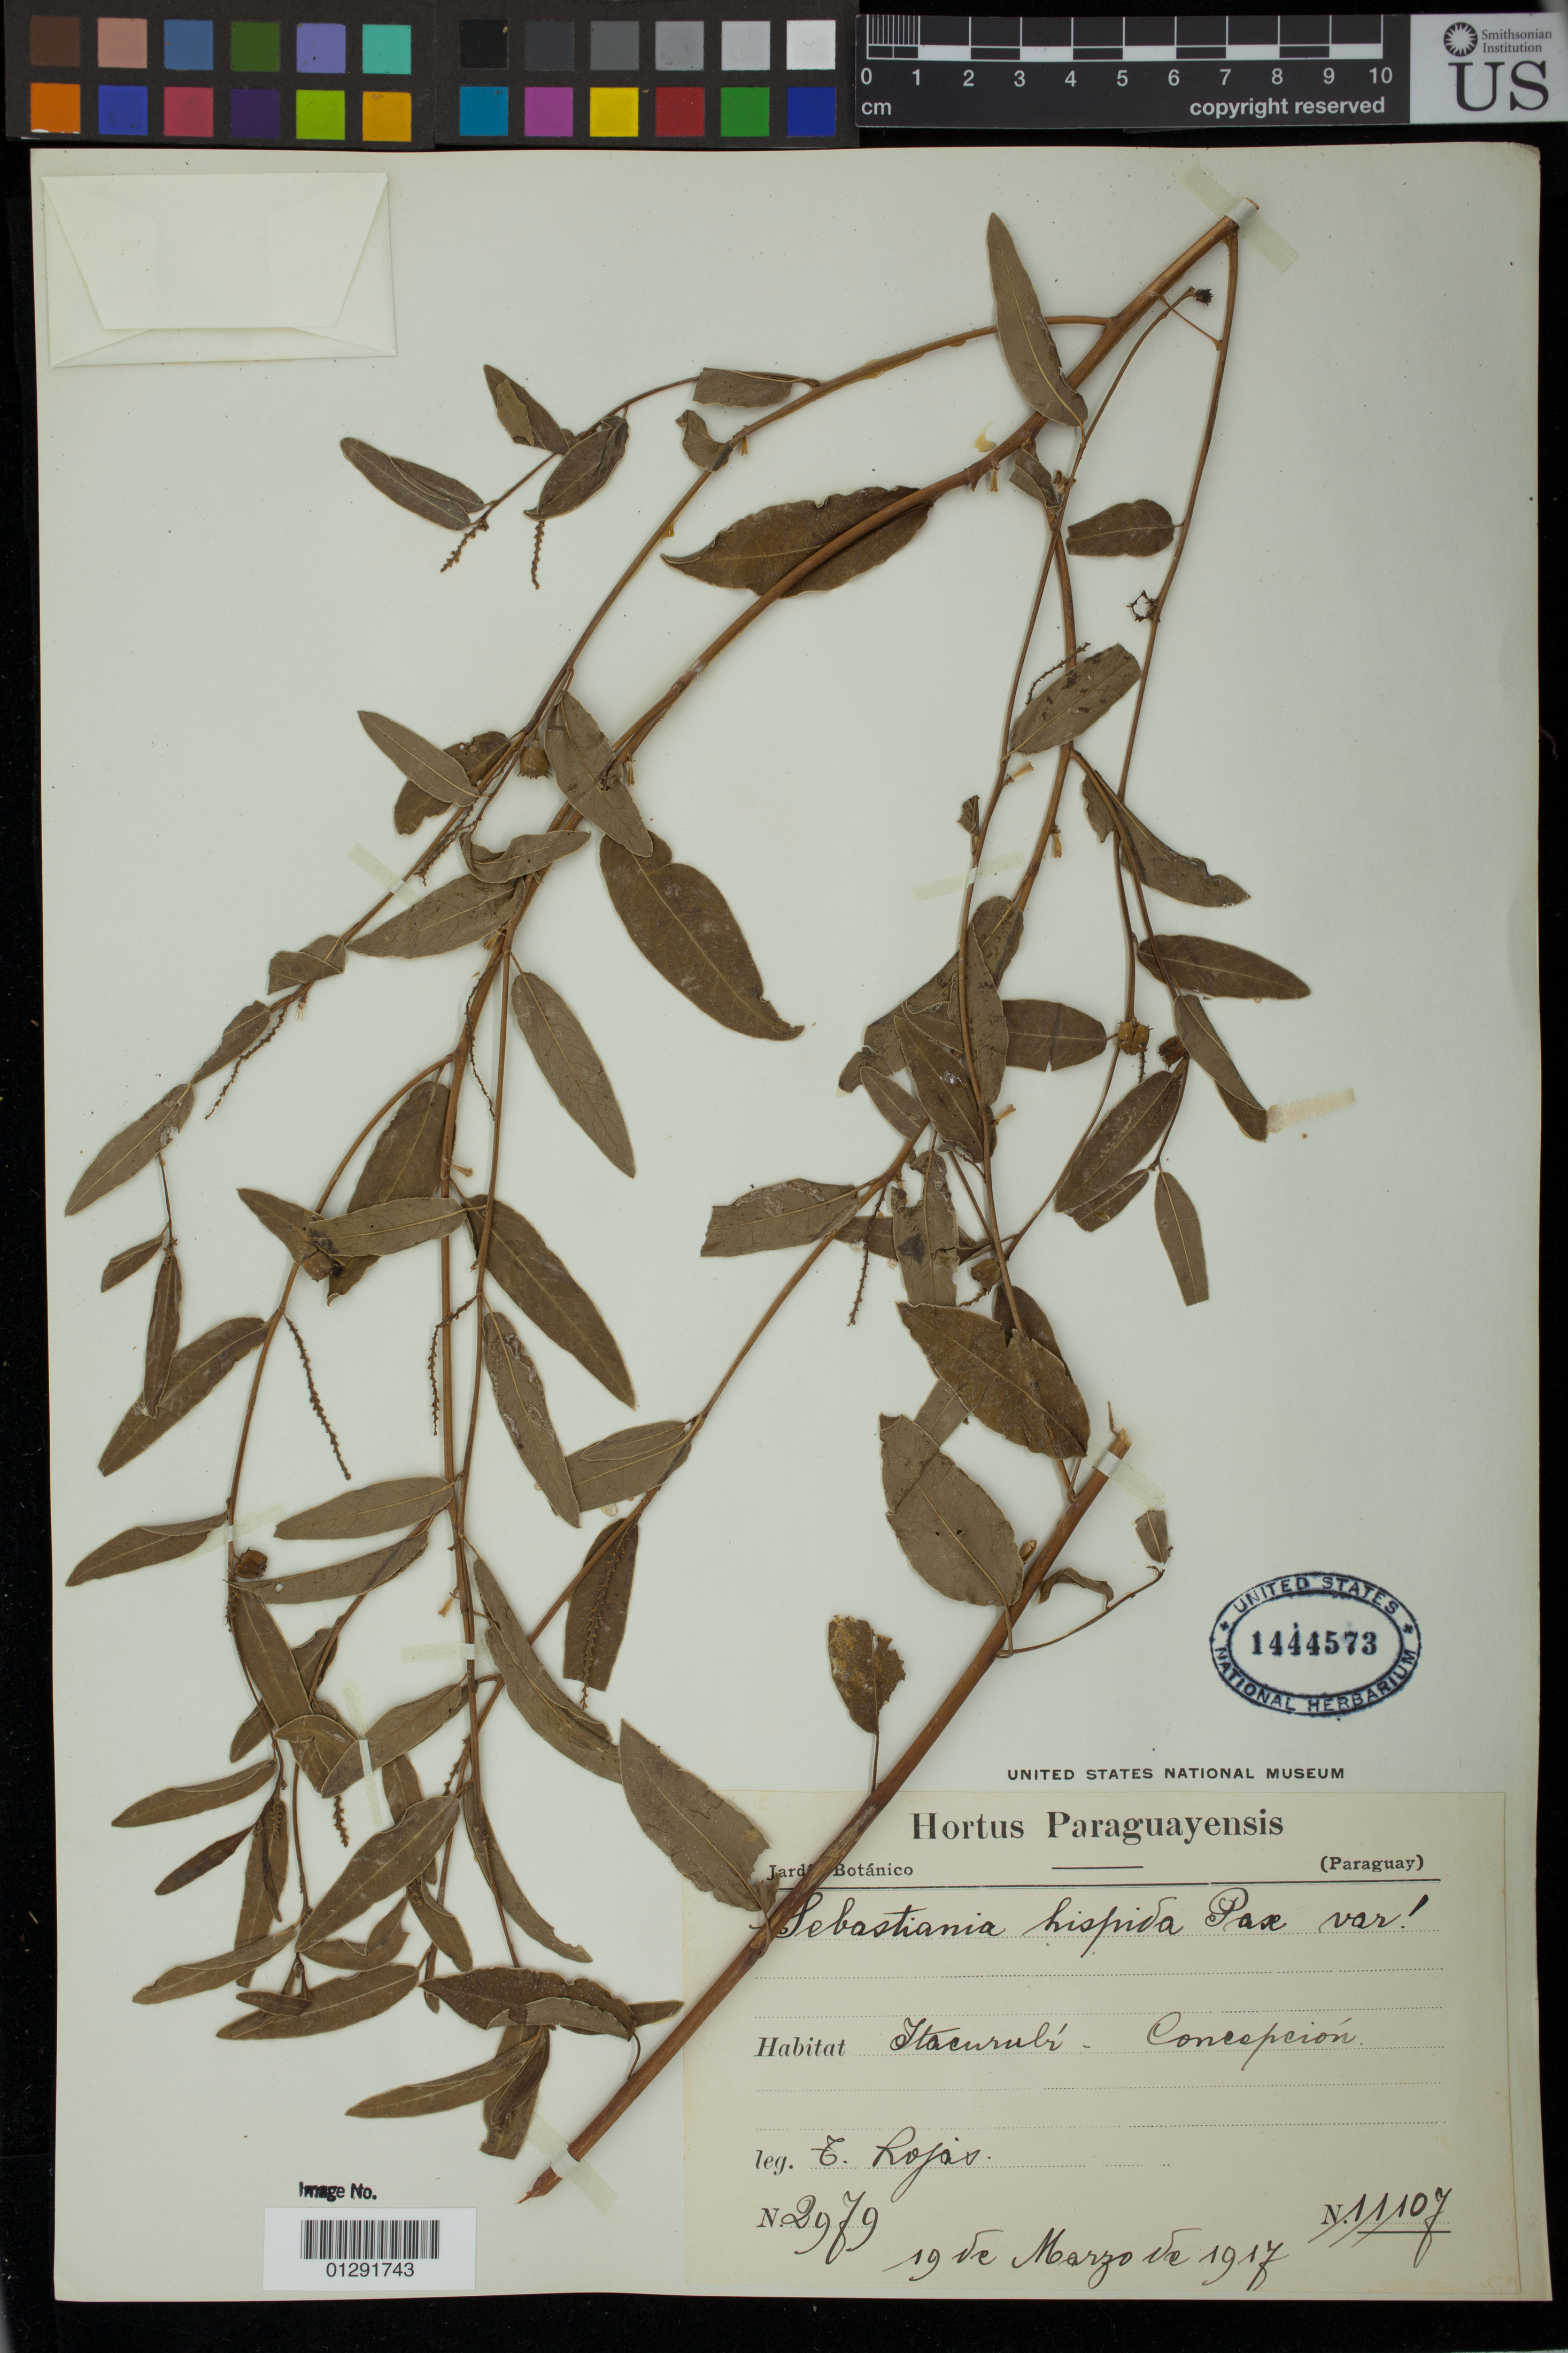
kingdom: Plantae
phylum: Tracheophyta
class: Magnoliopsida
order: Malpighiales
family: Euphorbiaceae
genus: Sebastiania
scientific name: Sebastiania hispida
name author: (Mart.) Pax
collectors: T. Rojos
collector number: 2979/11107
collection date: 1917-03-19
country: Paraguay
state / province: Concepcion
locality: Itacurubi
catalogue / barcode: US 1444573